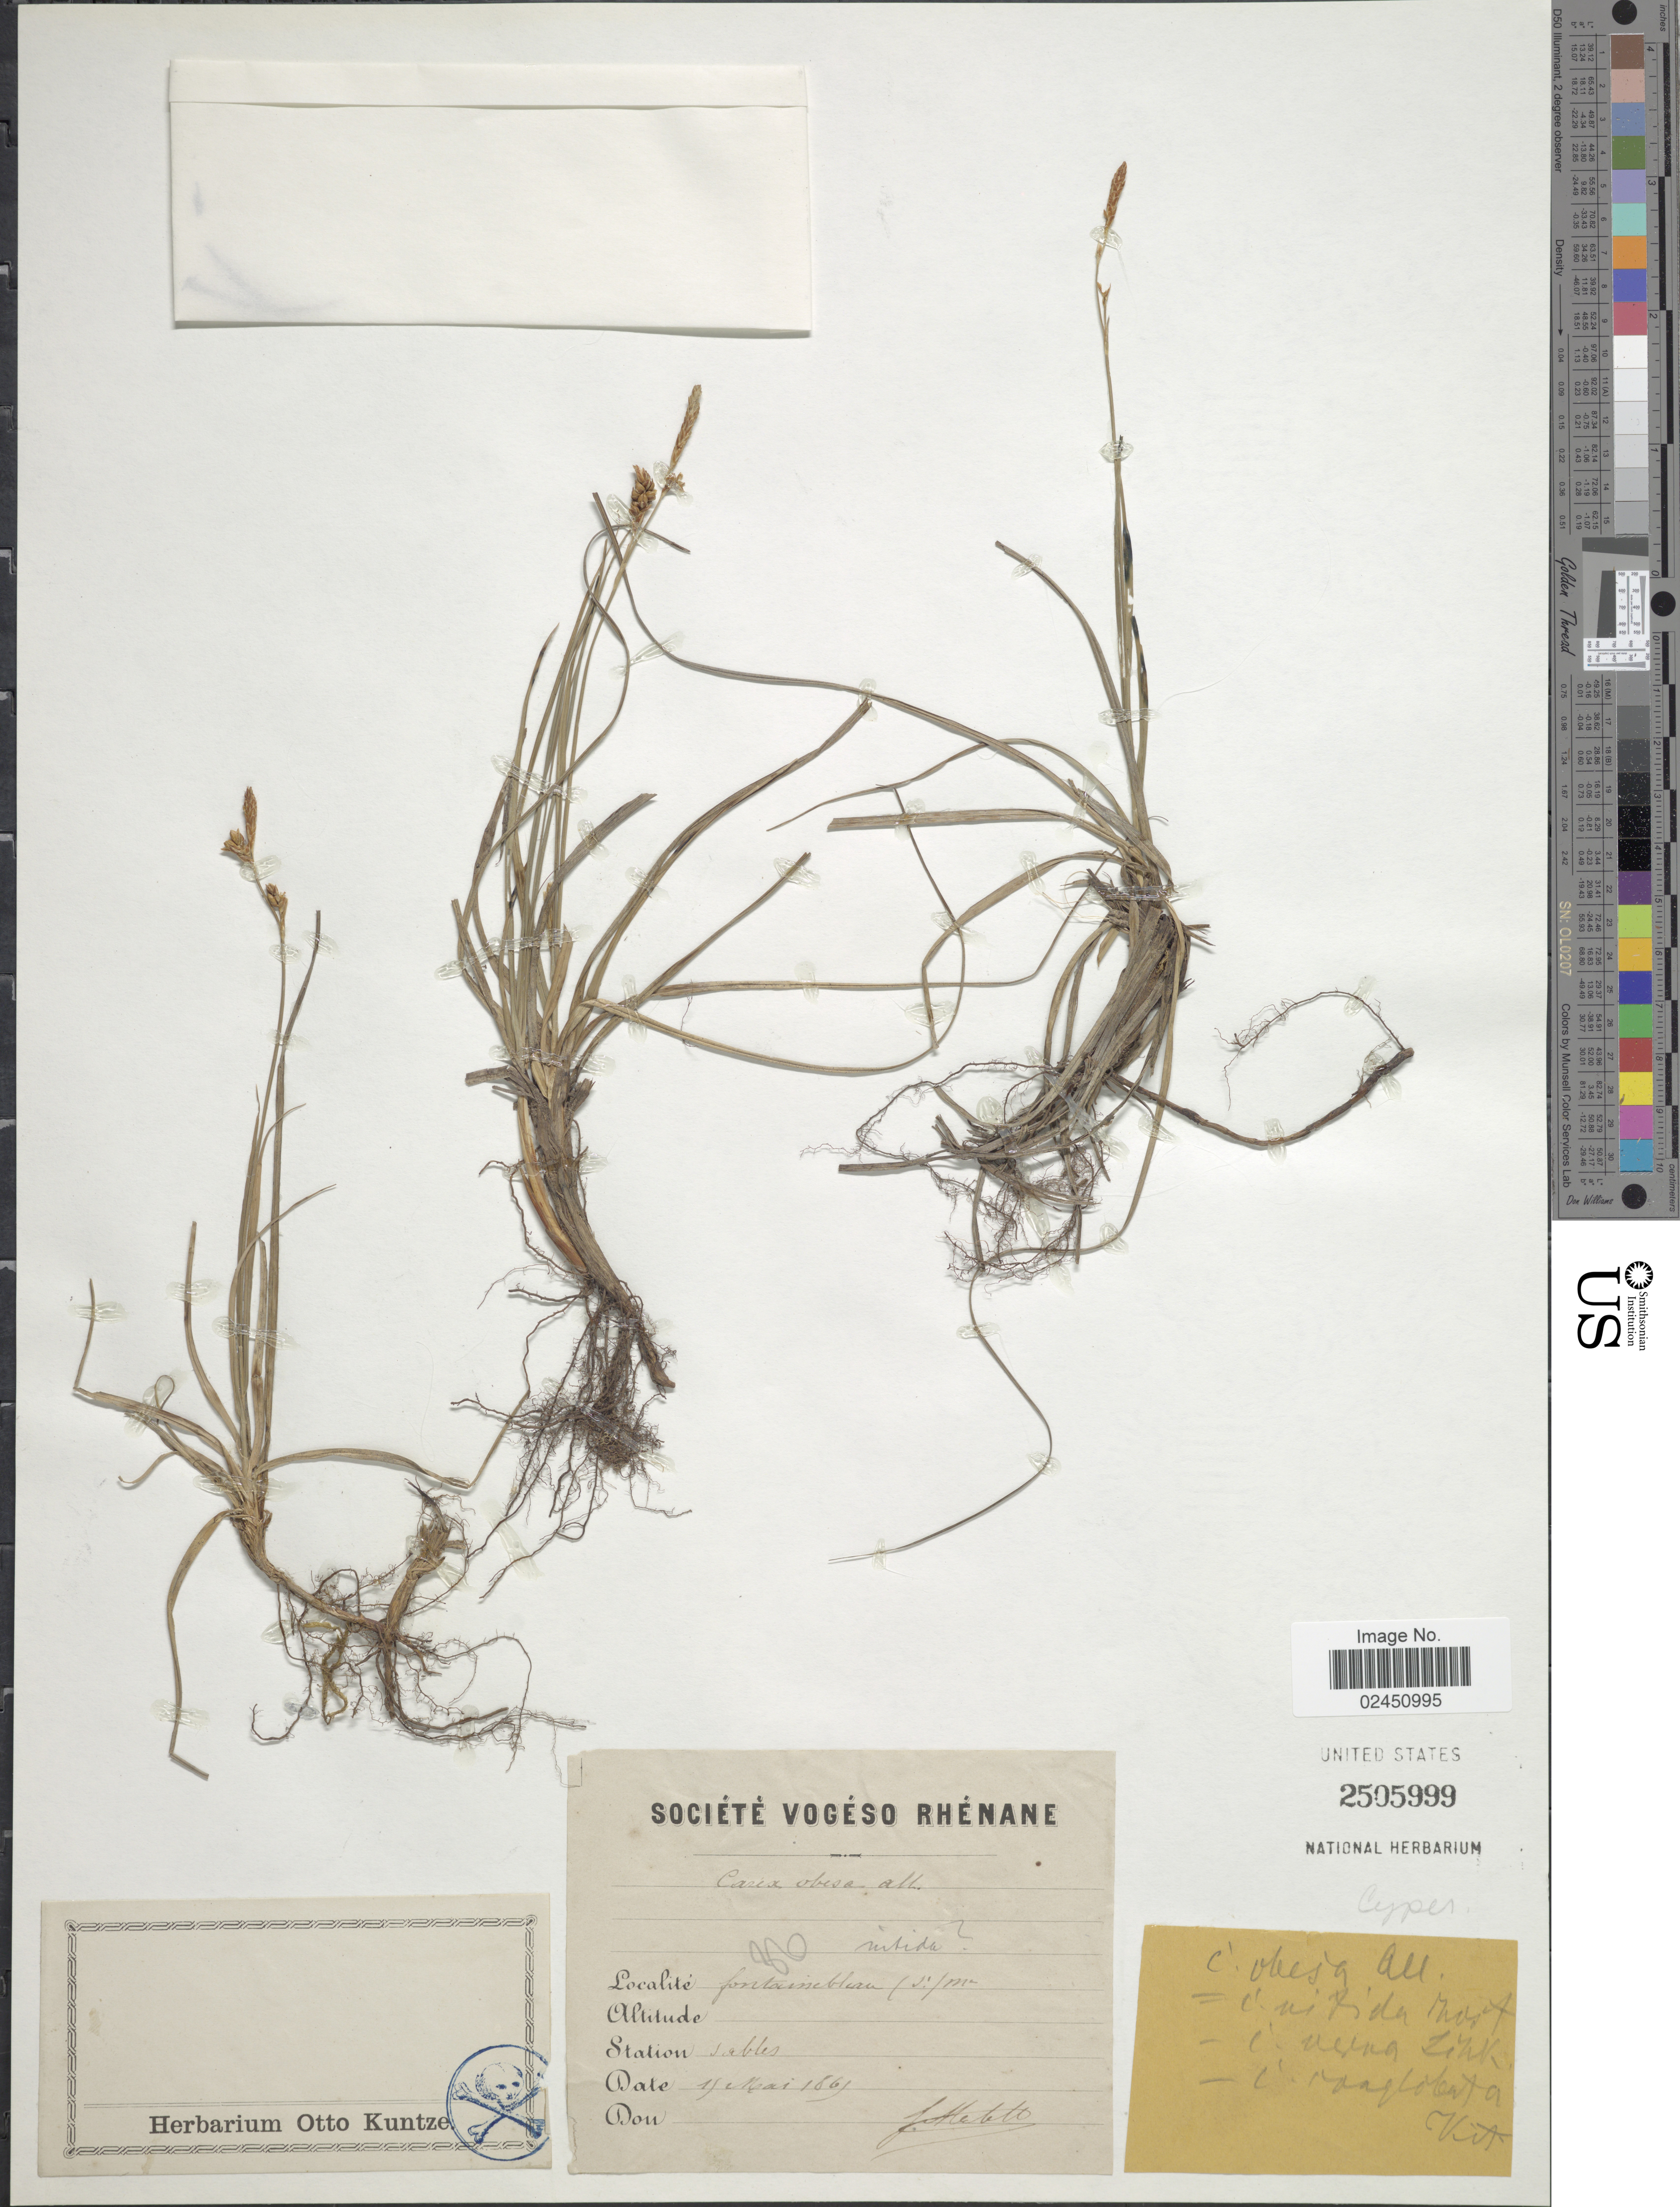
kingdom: Plantae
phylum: Tracheophyta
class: Liliopsida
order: Poales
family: Cyperaceae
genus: Carex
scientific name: Carex liparocarpos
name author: Gaudin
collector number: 86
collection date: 1869-05-19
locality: Station Sables, fontaineblau, (si/me [interpreted]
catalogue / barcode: US 2505999